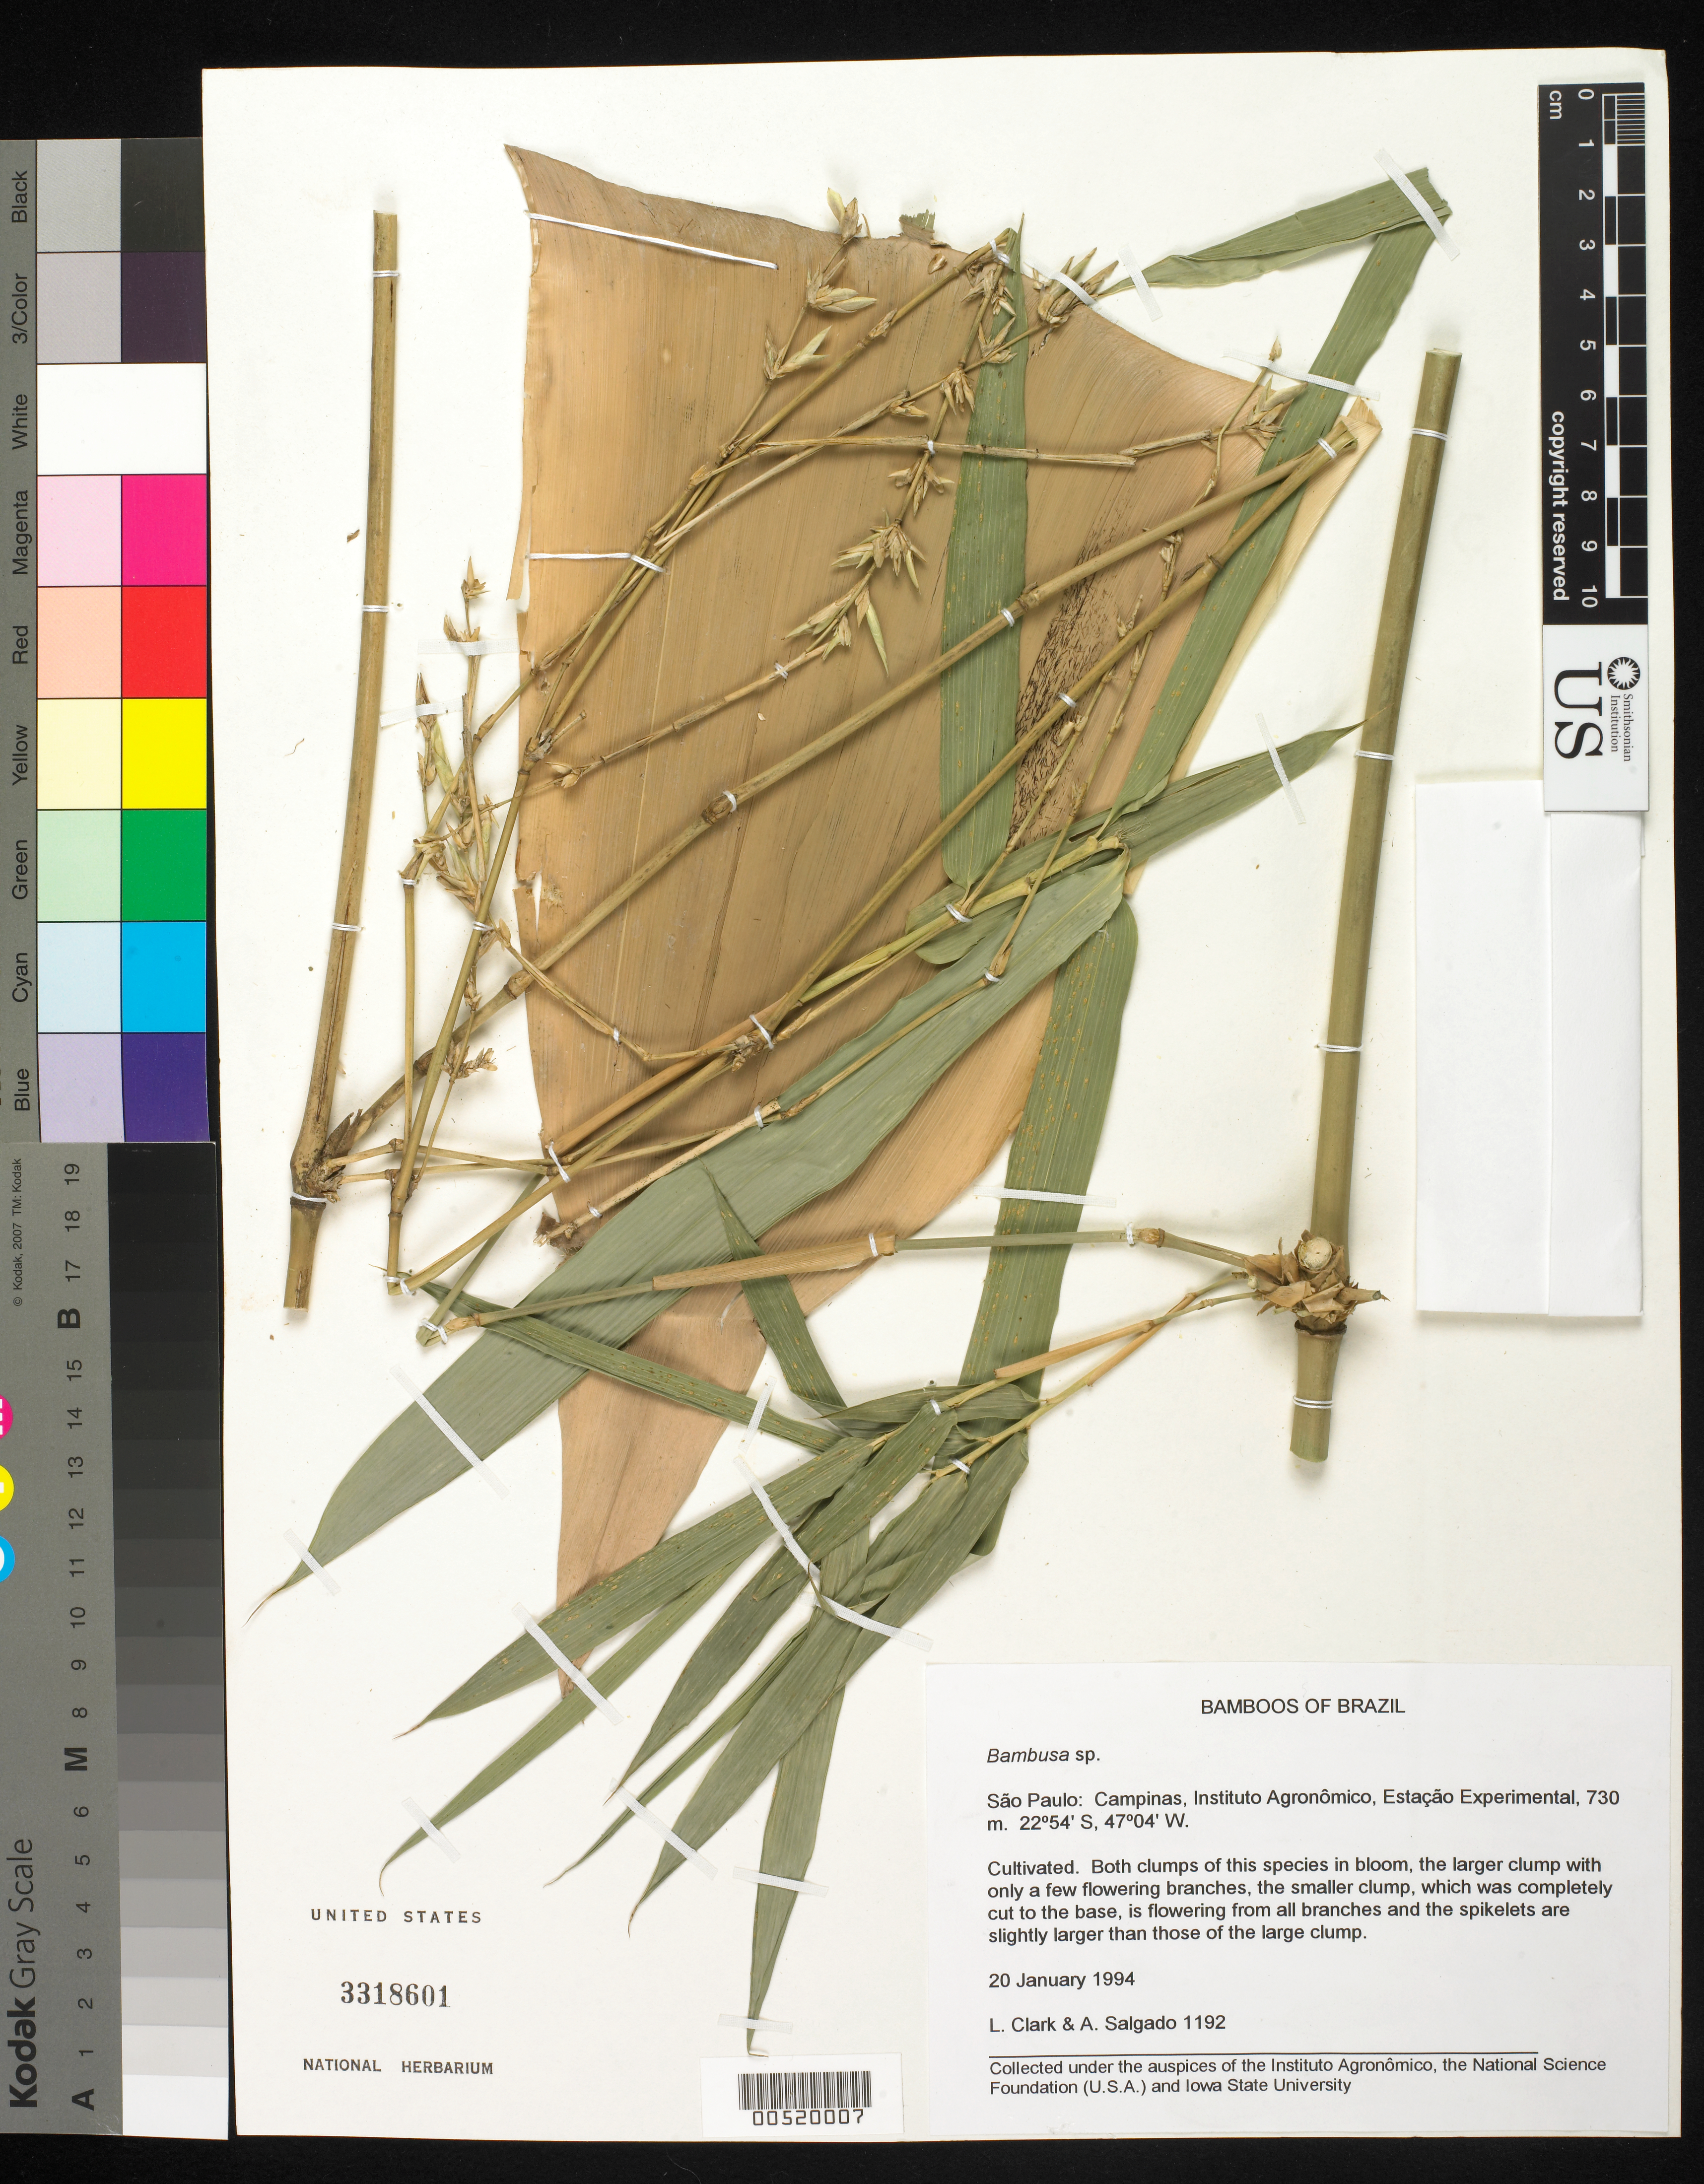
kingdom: Plantae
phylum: Tracheophyta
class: Liliopsida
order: Poales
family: Poaceae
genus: Bambusa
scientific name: Bambusa sp.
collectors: L. G. Clark & A. Salgado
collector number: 1192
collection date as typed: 20 Jan 1994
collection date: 1994-01-20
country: Brazil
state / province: São Paulo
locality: Campinas, institution agronomico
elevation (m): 730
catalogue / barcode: US 3318601